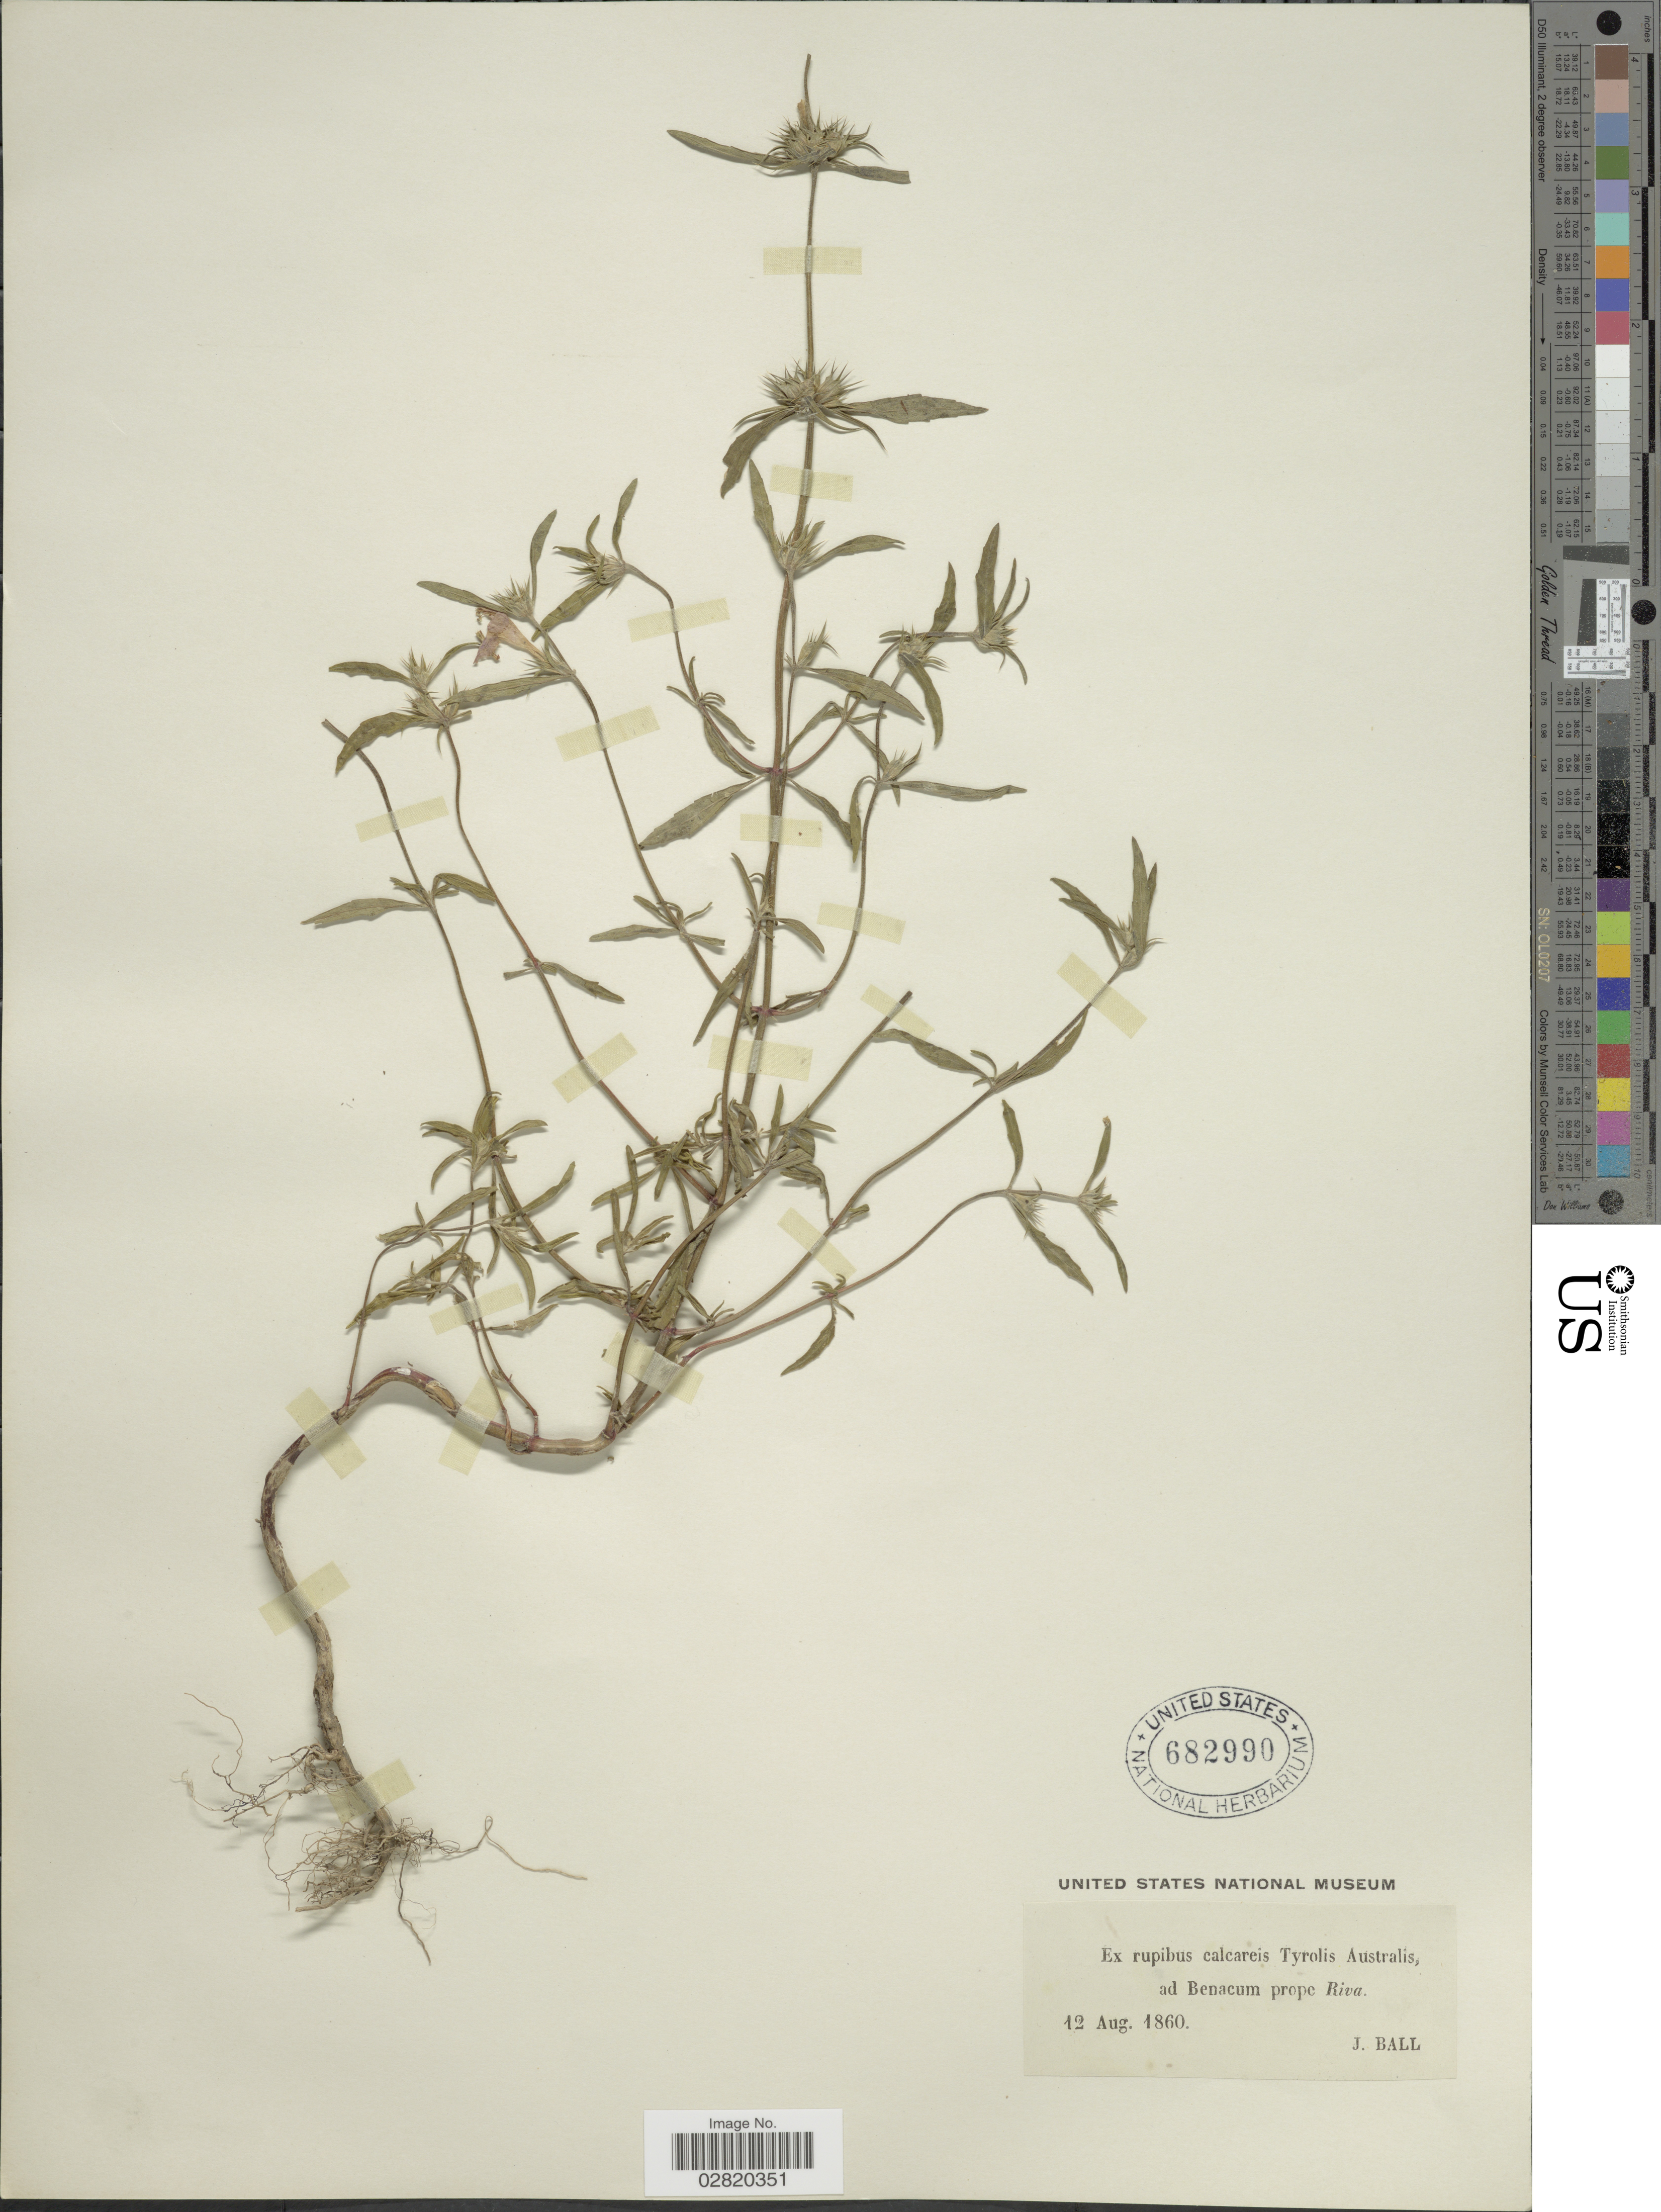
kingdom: Plantae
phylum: Tracheophyta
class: Magnoliopsida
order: Lamiales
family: Lamiaceae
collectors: J. Ball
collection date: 1860-08-12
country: Italy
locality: Ex rupibus calcareis Tyrolis Australis ad Benacum prope Riva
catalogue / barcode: US 682990